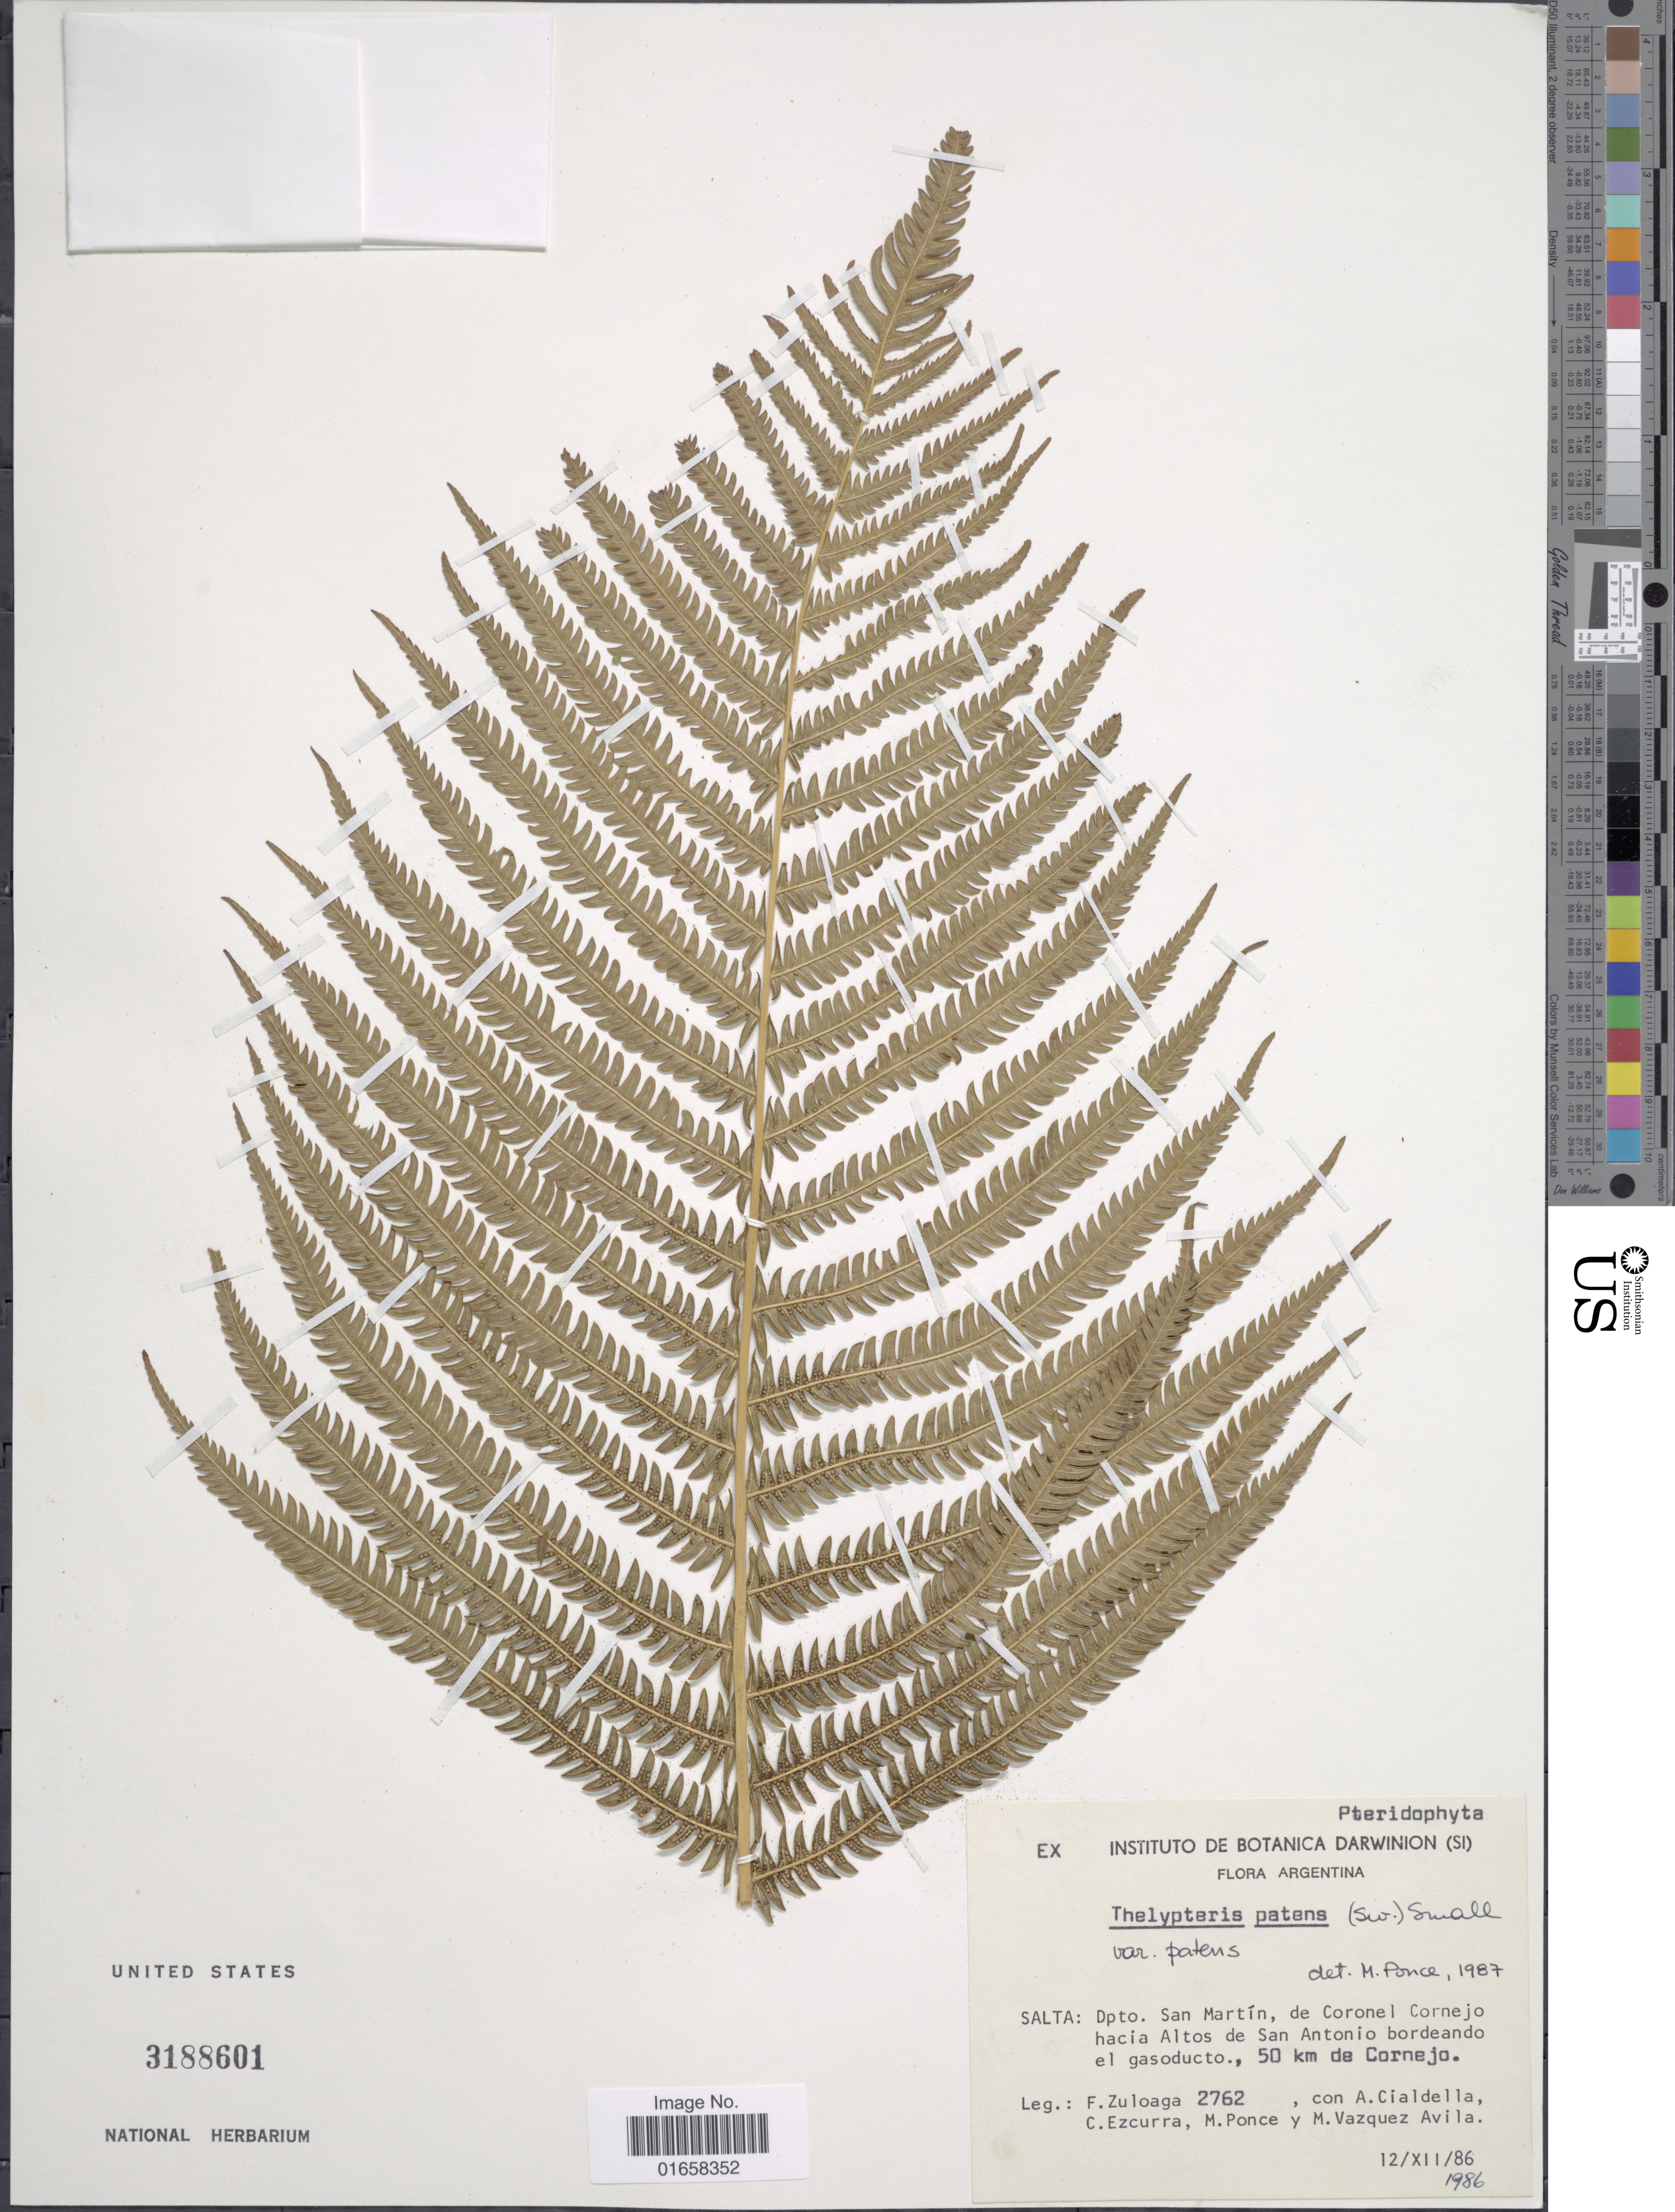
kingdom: Plantae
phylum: Tracheophyta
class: Polypodiopsida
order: Polypodiales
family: Thelypteridaceae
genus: Christella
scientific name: Christella patens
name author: (Sw.) Holttum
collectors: F. Zuloaga, A. M. Cialdella, C. Ezcurra, M. Ponce & M. D. Vázquez A.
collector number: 2762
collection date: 1986-10-12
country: Argentina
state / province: Salta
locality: Salta: Dpto. San Martín, de Coronel Cornejo hacia Altos de San Antonio bordeando el gasoducto., 50 km de Cornejo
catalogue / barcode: US 3188601